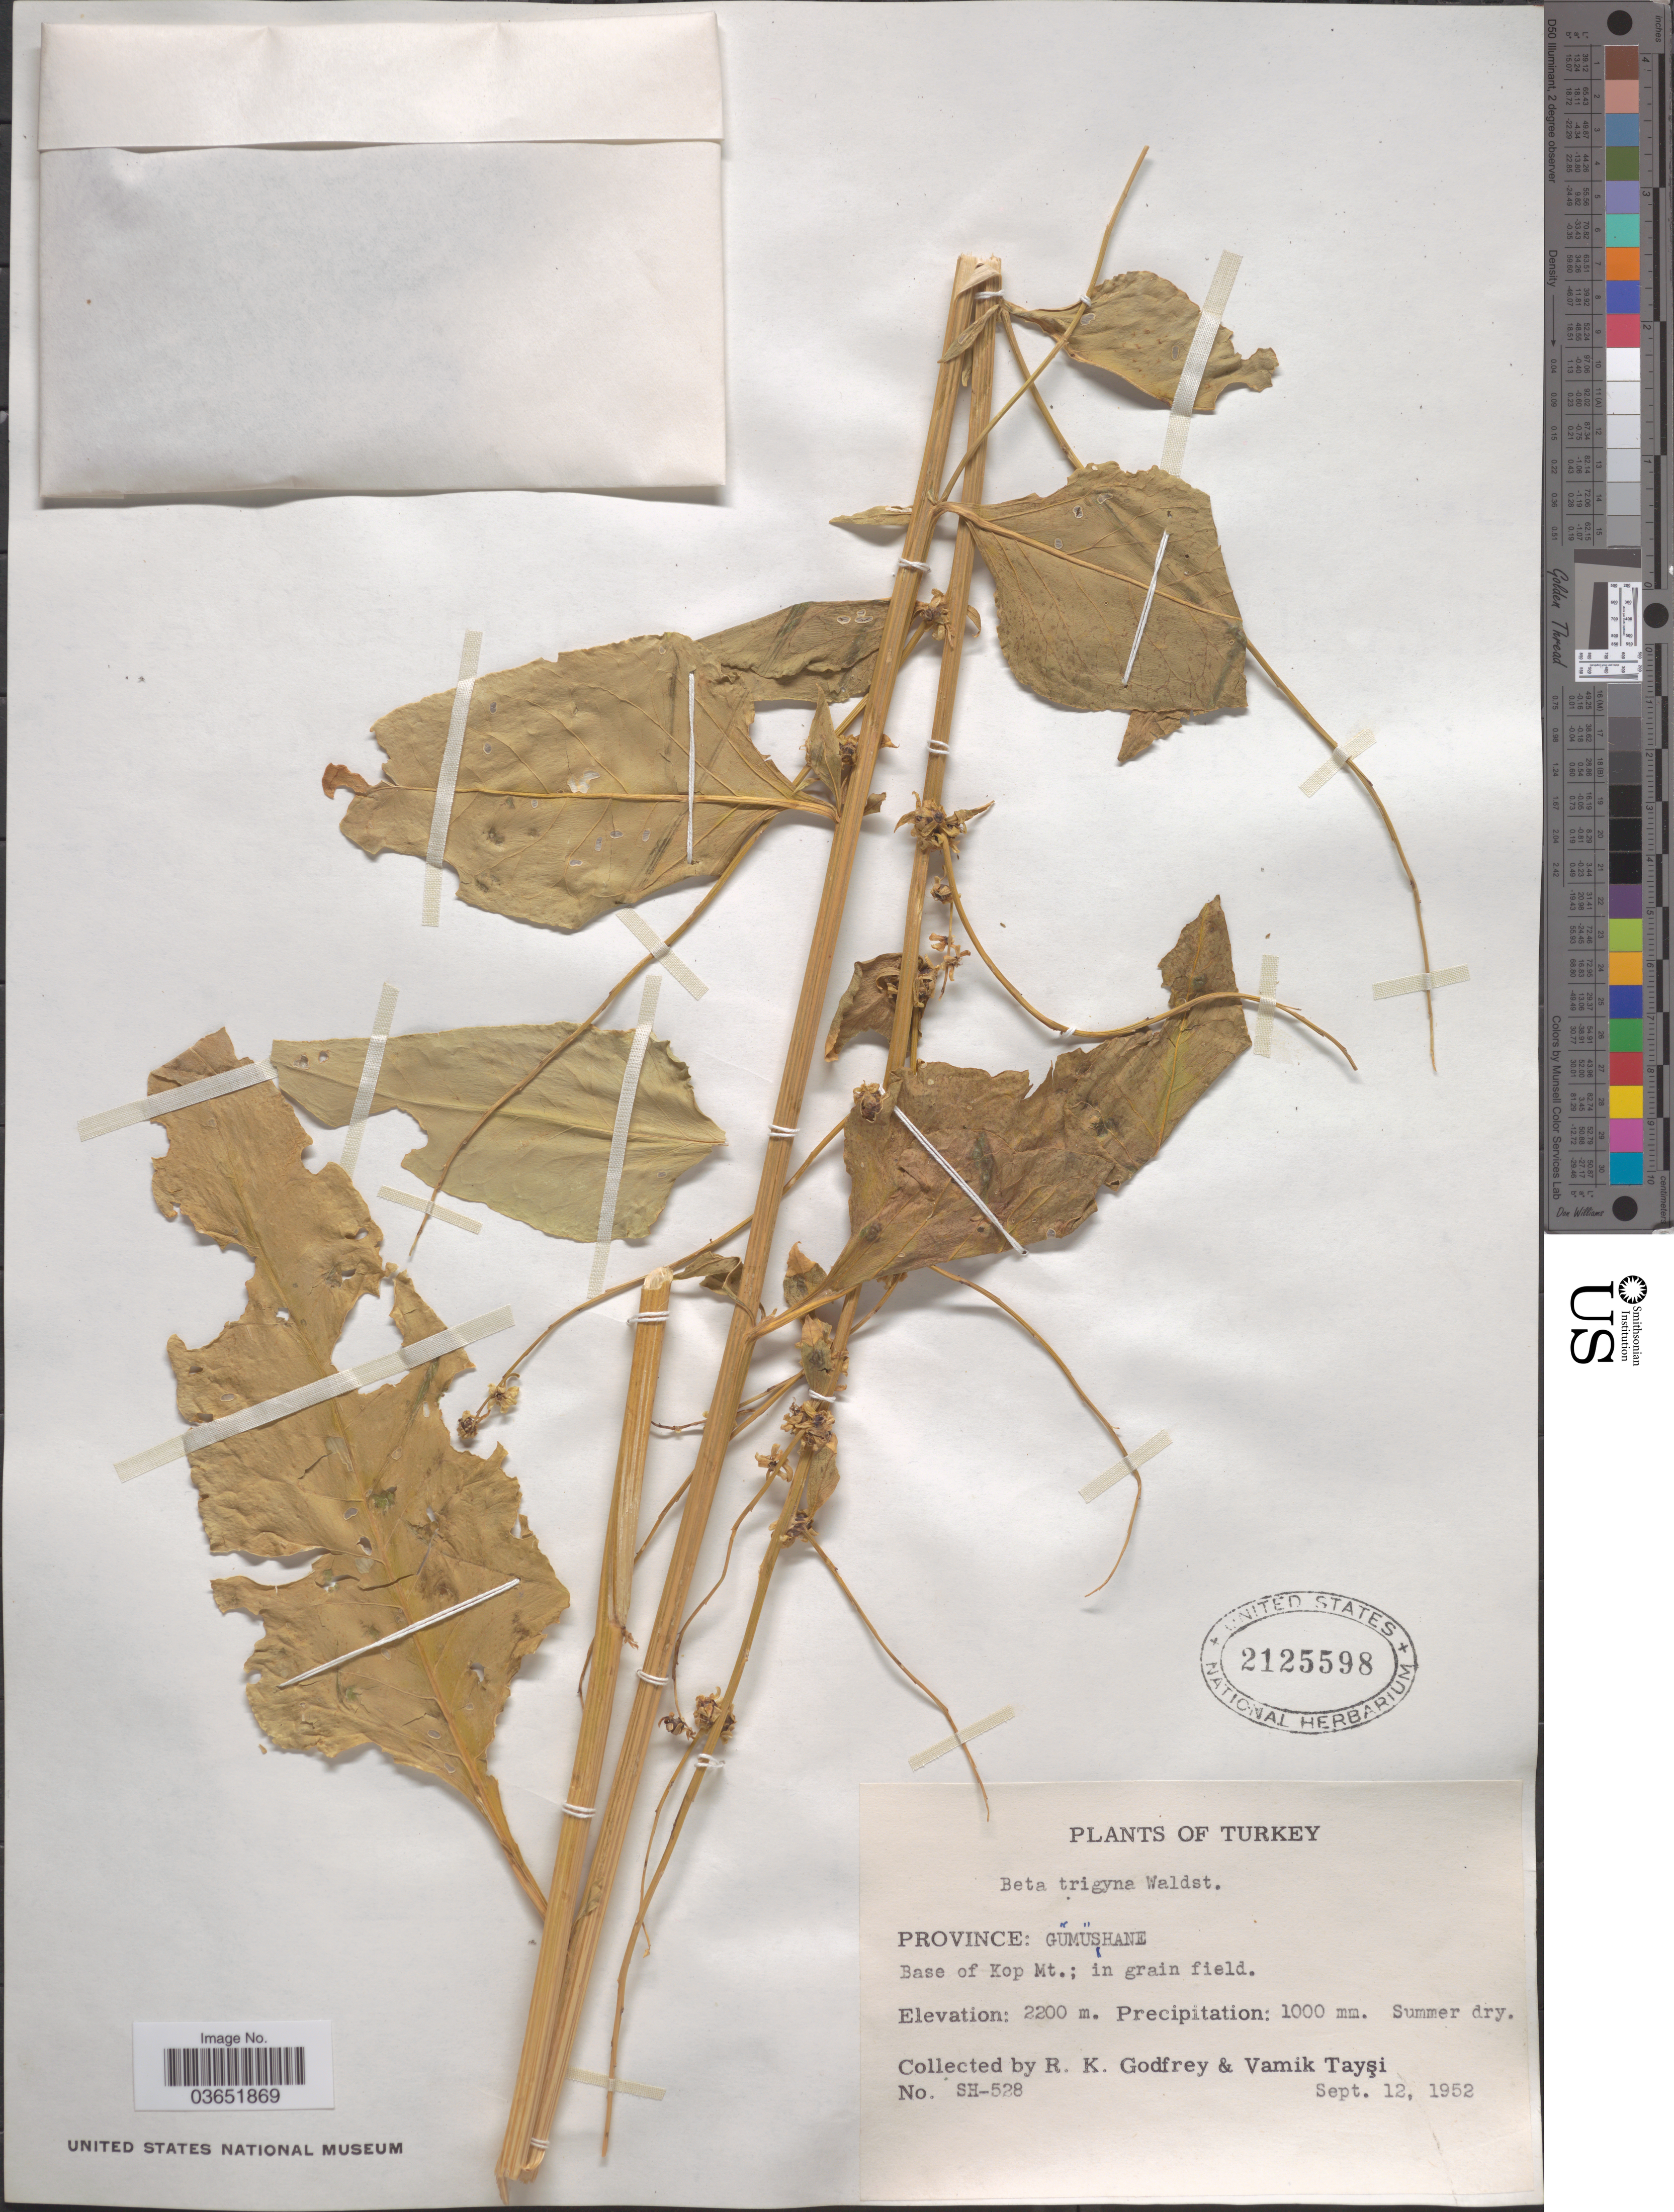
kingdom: Plantae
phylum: Tracheophyta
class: Magnoliopsida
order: Caryophyllales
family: Amaranthaceae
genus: Beta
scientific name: Beta trigyna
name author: Waldst.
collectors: R. K. Godfrey & V. Taysi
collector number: SH-528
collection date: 1952-09-12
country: Turkey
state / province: Gumushane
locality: Base of Kop Mt.; in grain field.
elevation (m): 2200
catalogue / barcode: US 2125598